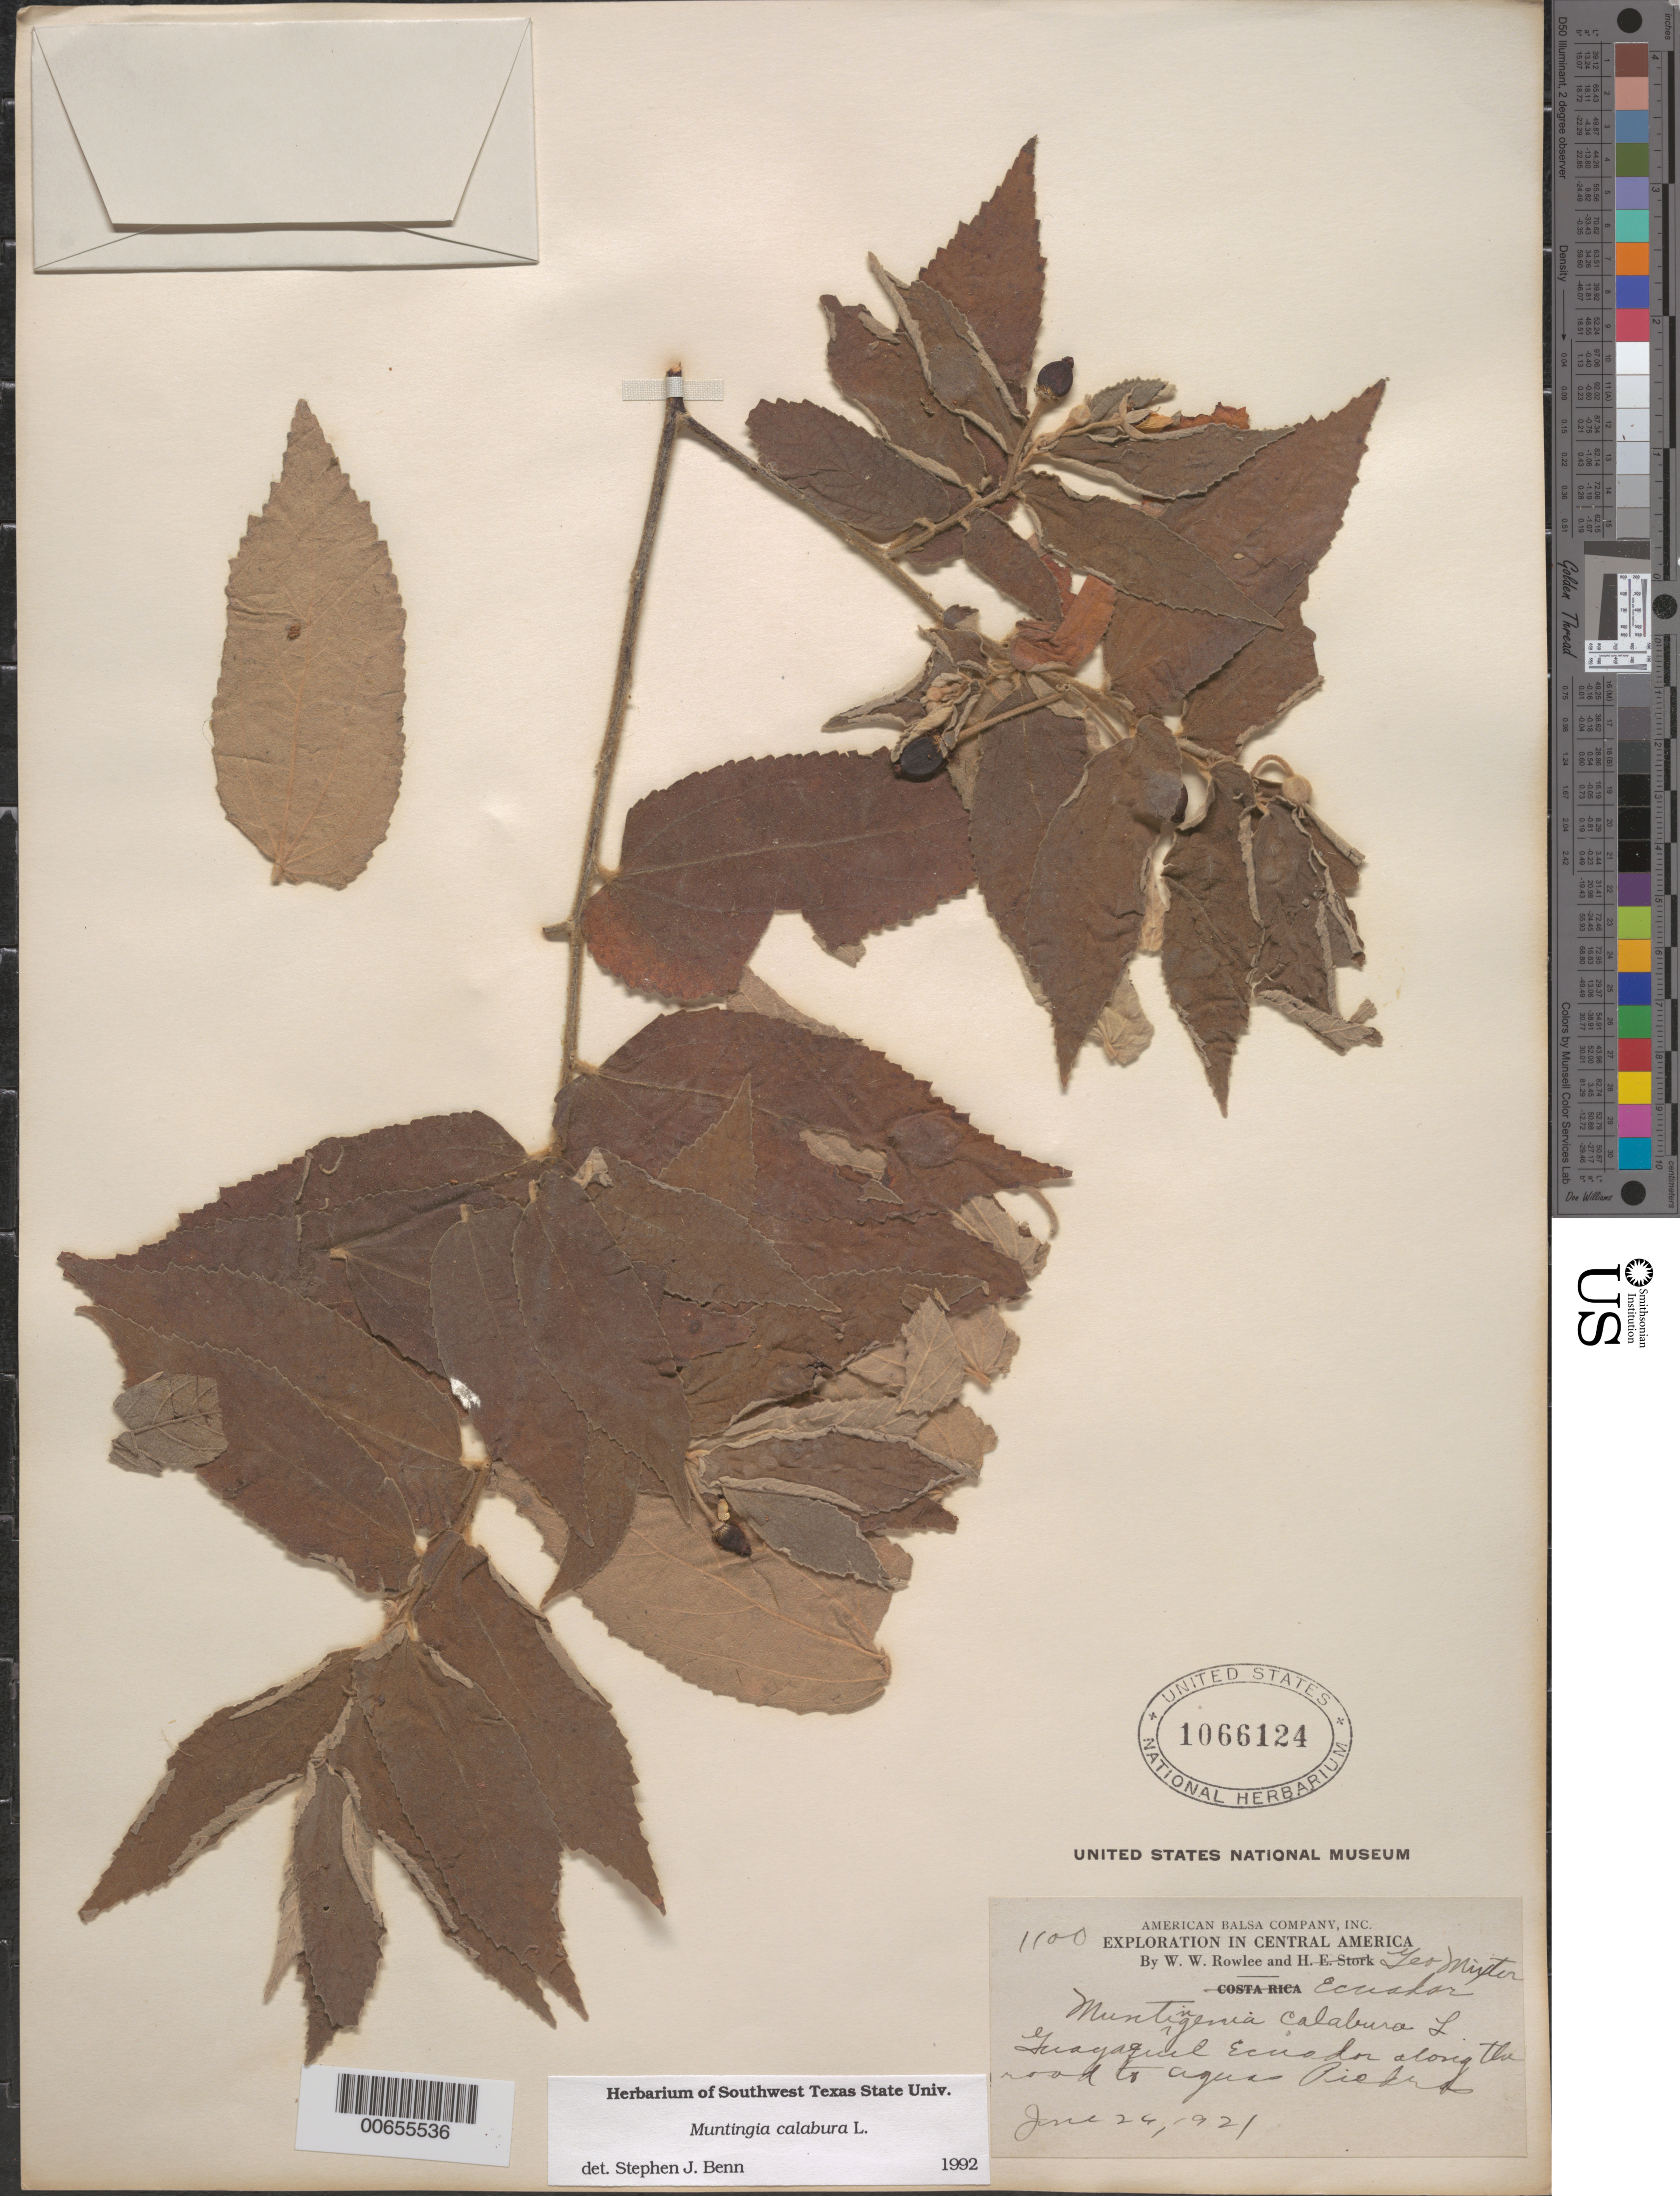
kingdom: Plantae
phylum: Tracheophyta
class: Magnoliopsida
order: Malvales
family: Muntingiaceae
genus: Muntingia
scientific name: Muntingia calabura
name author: L.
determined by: Benn, S. J.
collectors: W. W. Rowlee & G. Mixter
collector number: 1100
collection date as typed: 24 Jun 1921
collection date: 1921-06-24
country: Ecuador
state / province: Guayas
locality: Guayaquil along the road to Aguas Piedras.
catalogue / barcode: US 1066124